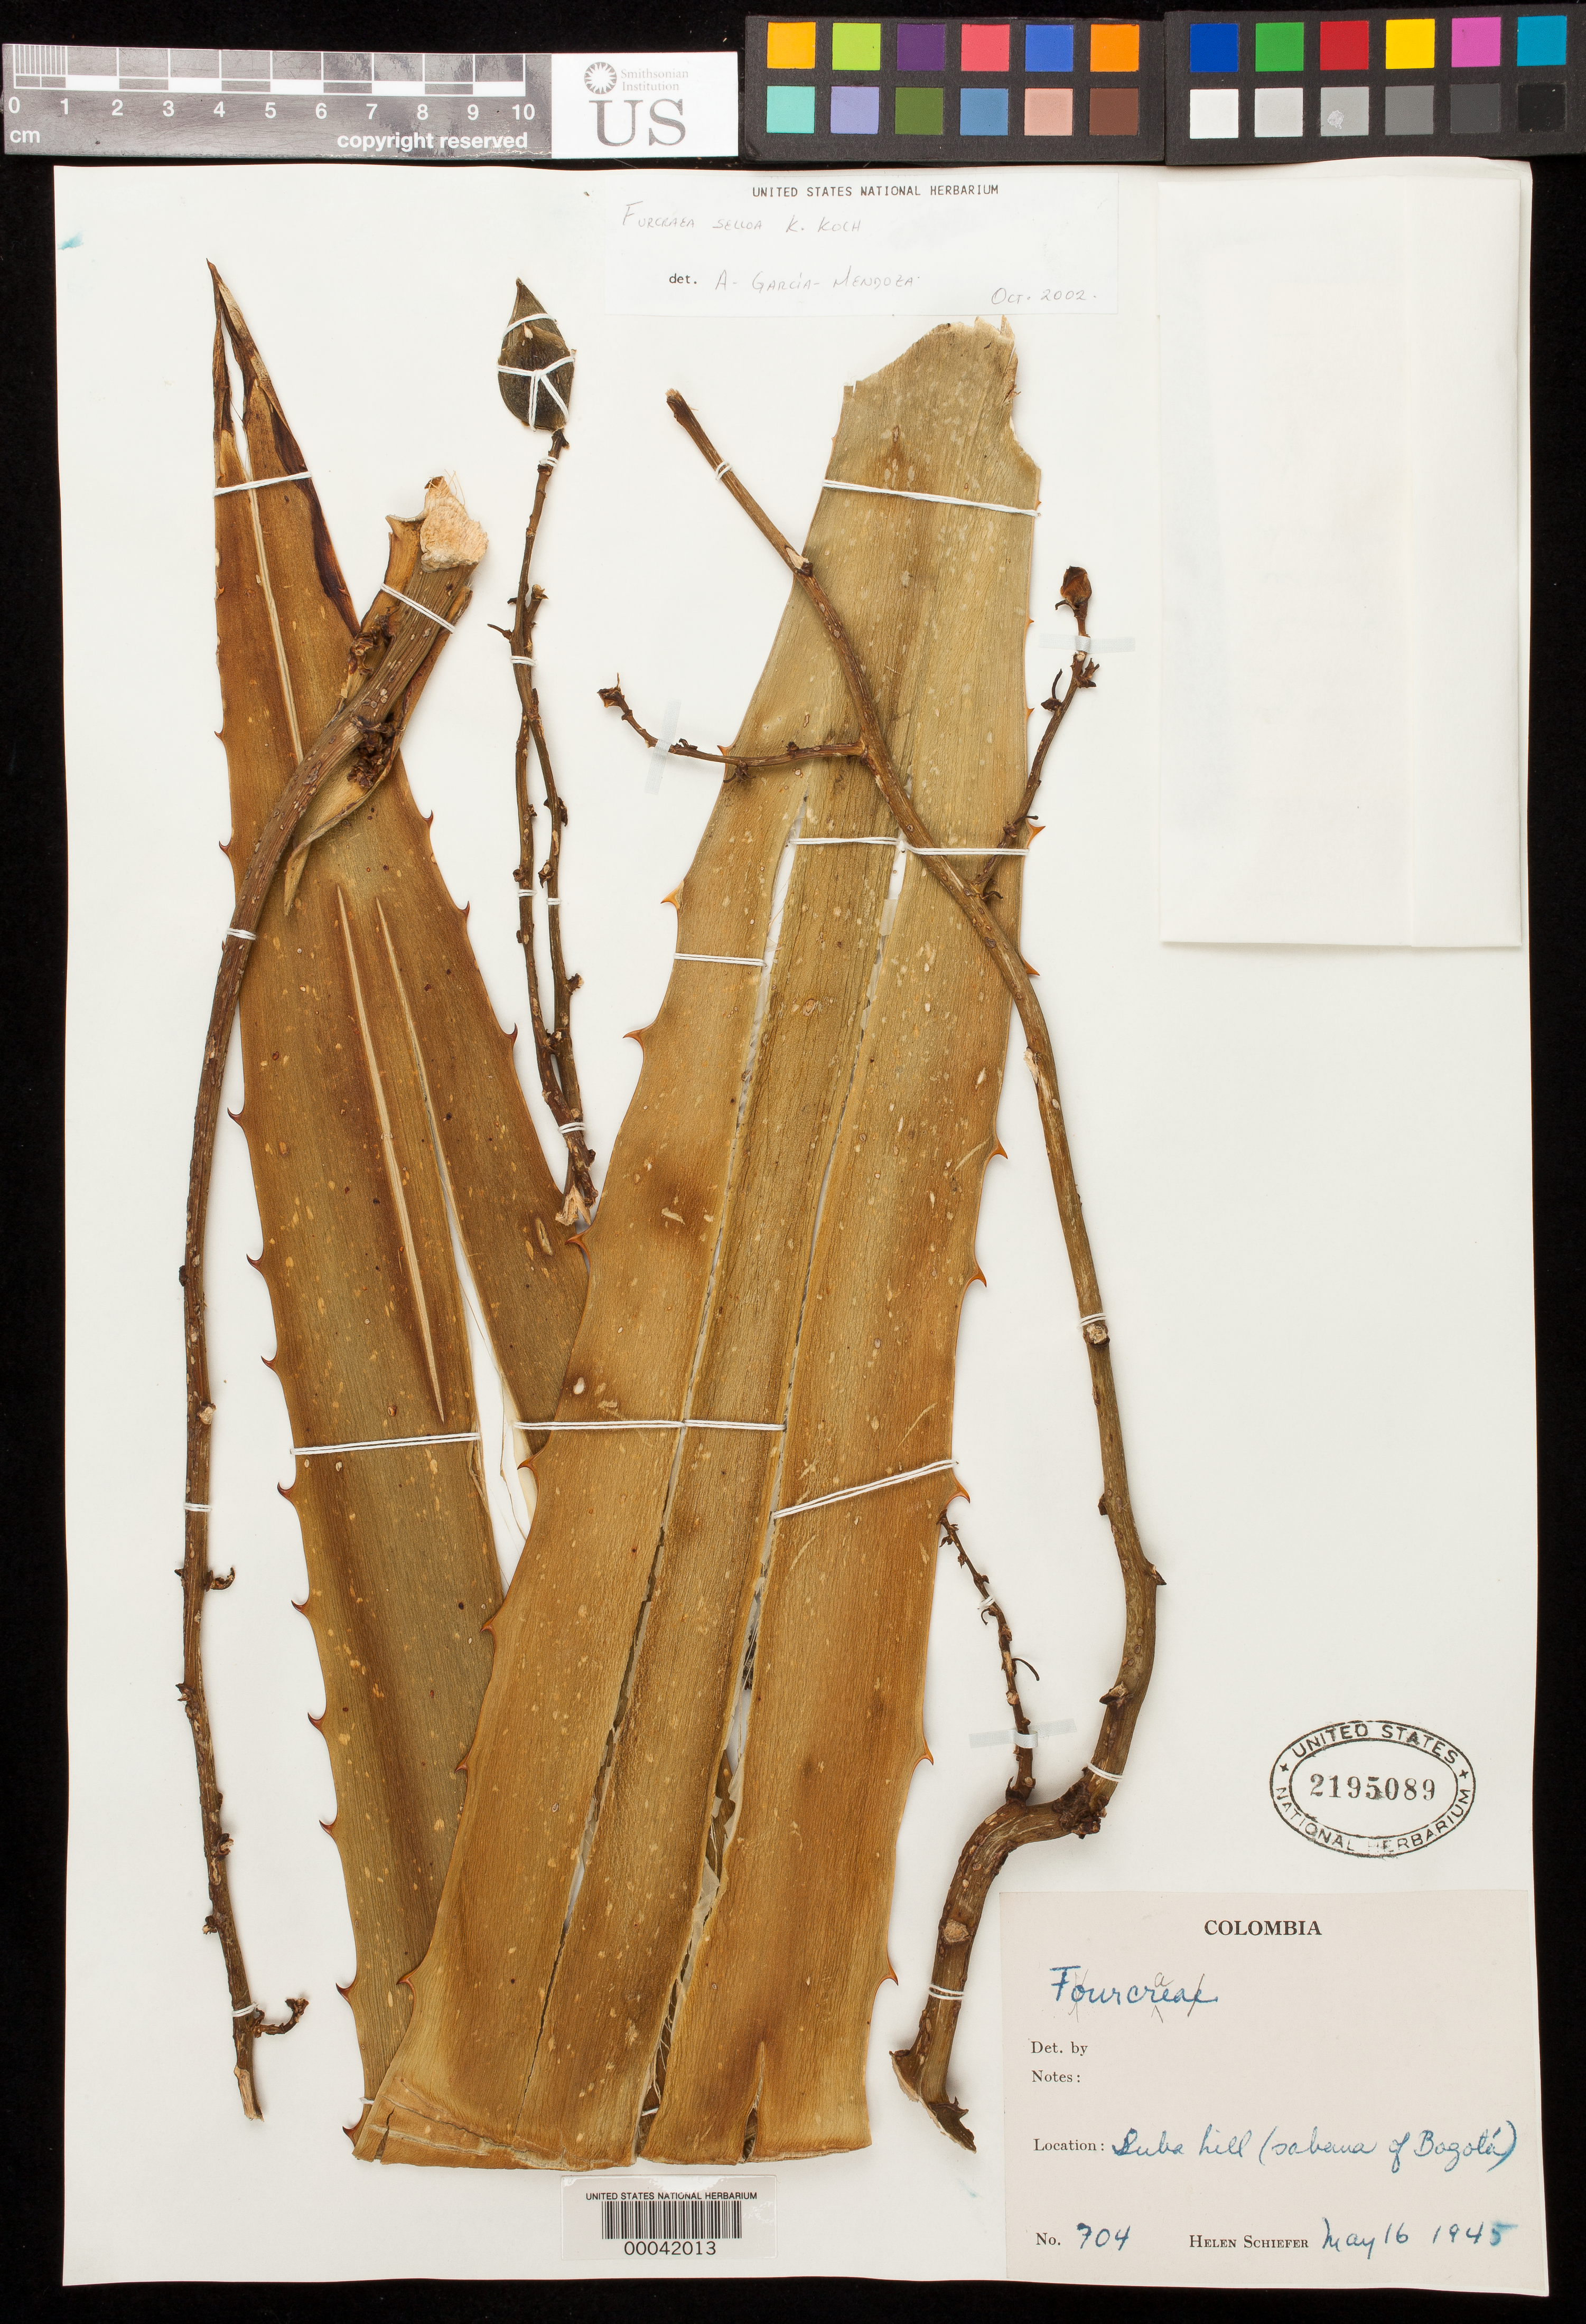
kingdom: Plantae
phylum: Tracheophyta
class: Liliopsida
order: Asparagales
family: Asparagaceae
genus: Furcraea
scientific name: Furcraea selloa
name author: K. Koch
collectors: H. Schiefer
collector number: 704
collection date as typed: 16 May 1945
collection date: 1945-05-16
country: Colombia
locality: Bogota, Suba Hill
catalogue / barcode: US 2195089